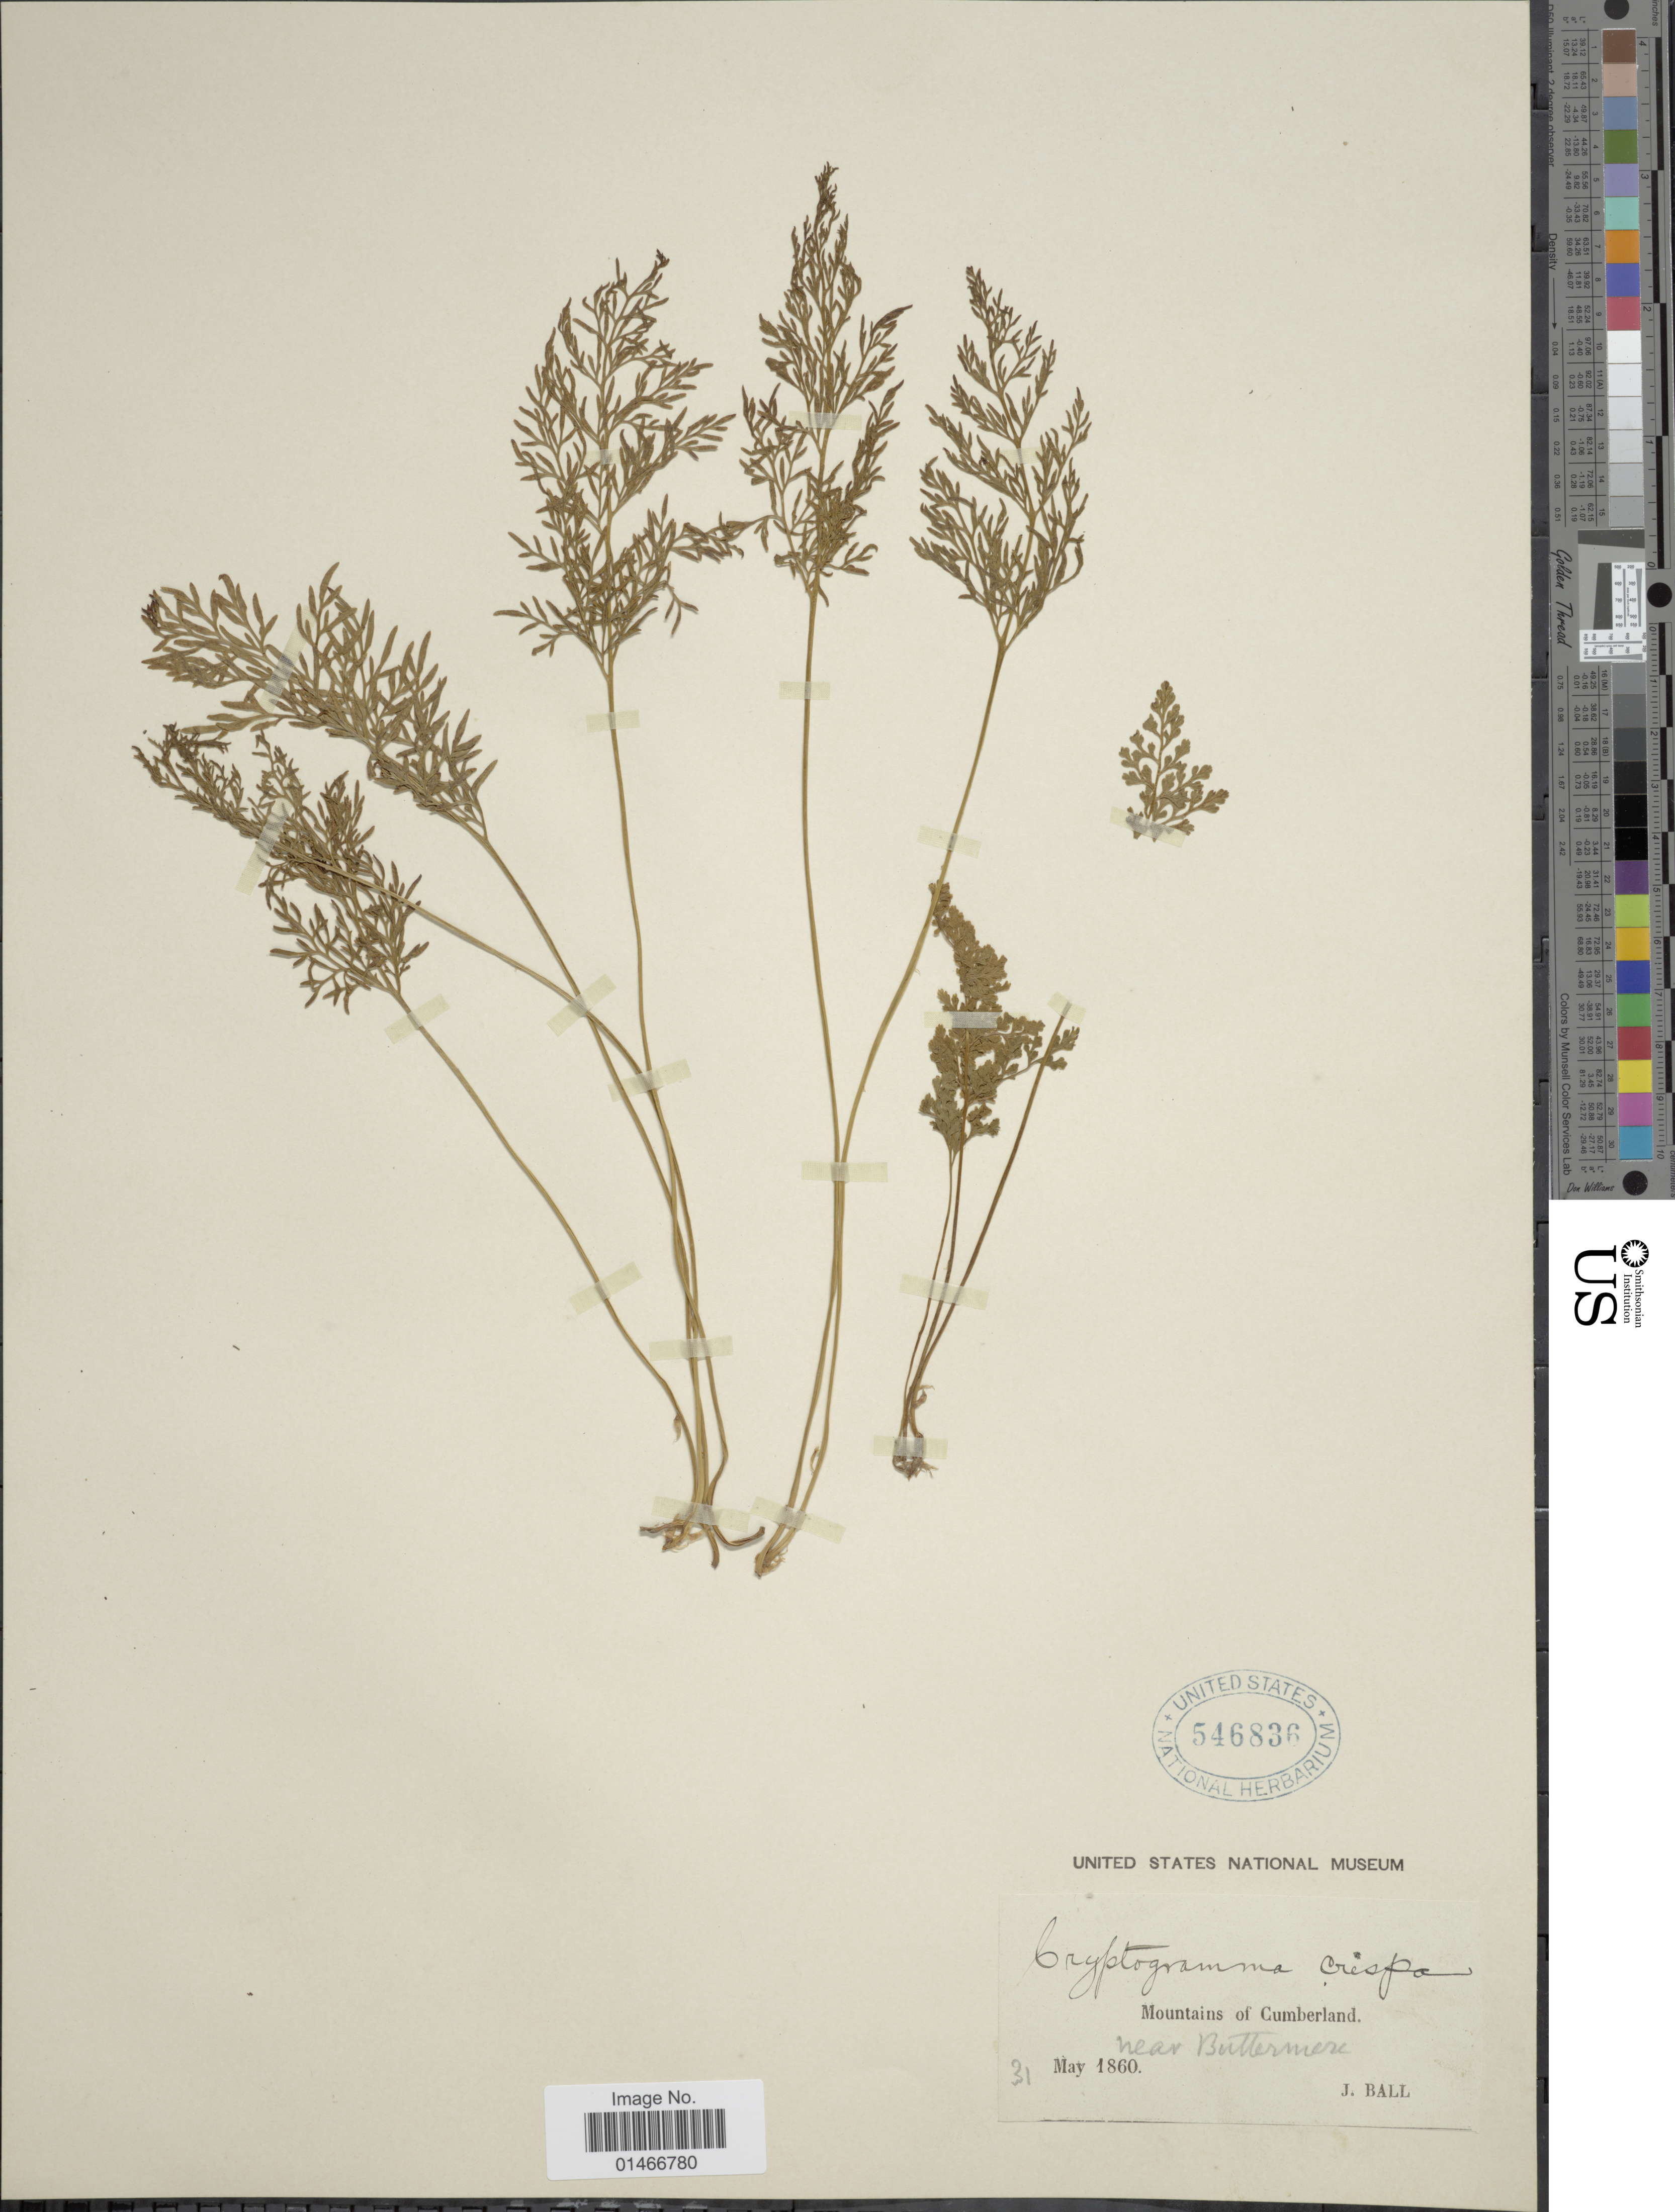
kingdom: Plantae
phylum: Tracheophyta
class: Polypodiopsida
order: Polypodiales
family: Pteridaceae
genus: Cryptogramma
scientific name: Cryptogramma crispa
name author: Fernald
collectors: J. Ball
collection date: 1860-05-31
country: United Kingdom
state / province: England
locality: Mountains of Cumberland near Buttermere.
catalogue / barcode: US 546836